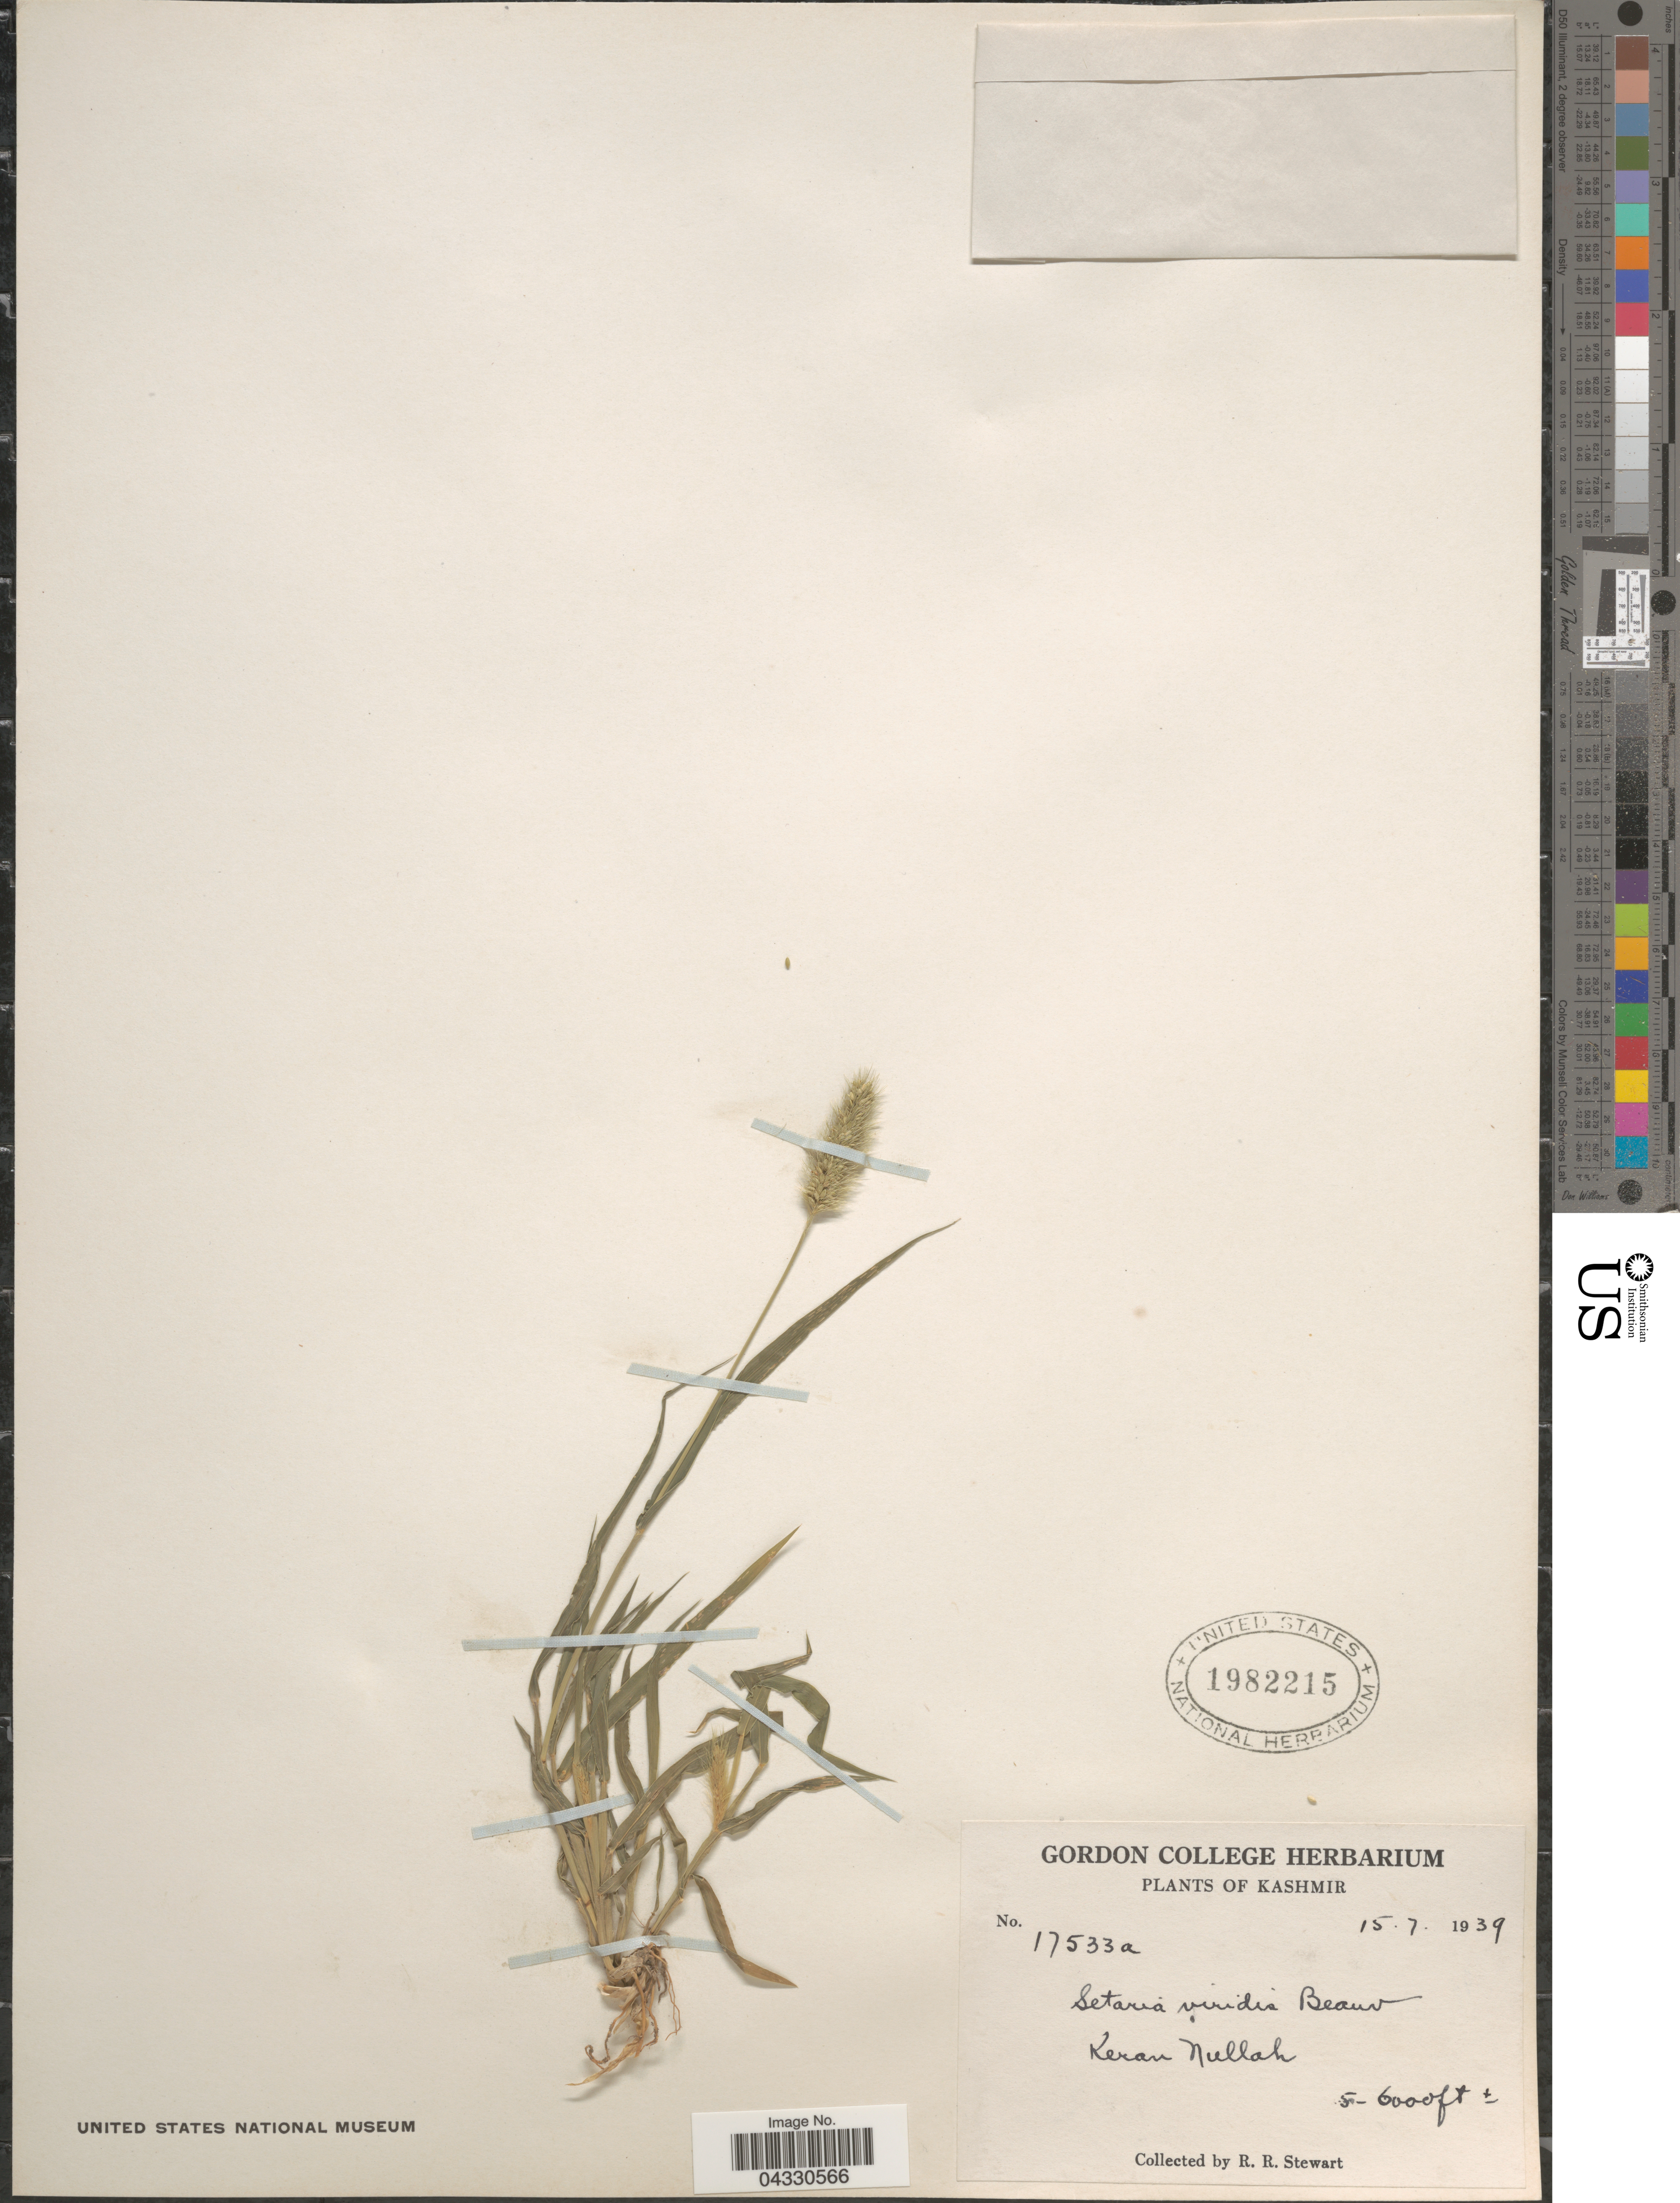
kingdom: Plantae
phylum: Tracheophyta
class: Liliopsida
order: Poales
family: Poaceae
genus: Setaria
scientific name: Setaria viridis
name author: (L.) P. Beauv.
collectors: R. Stewart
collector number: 17533a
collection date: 1939-07-15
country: India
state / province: Jammu and Kashmir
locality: Kashmir. Keran Nullah.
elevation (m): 1524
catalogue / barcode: US 1982215